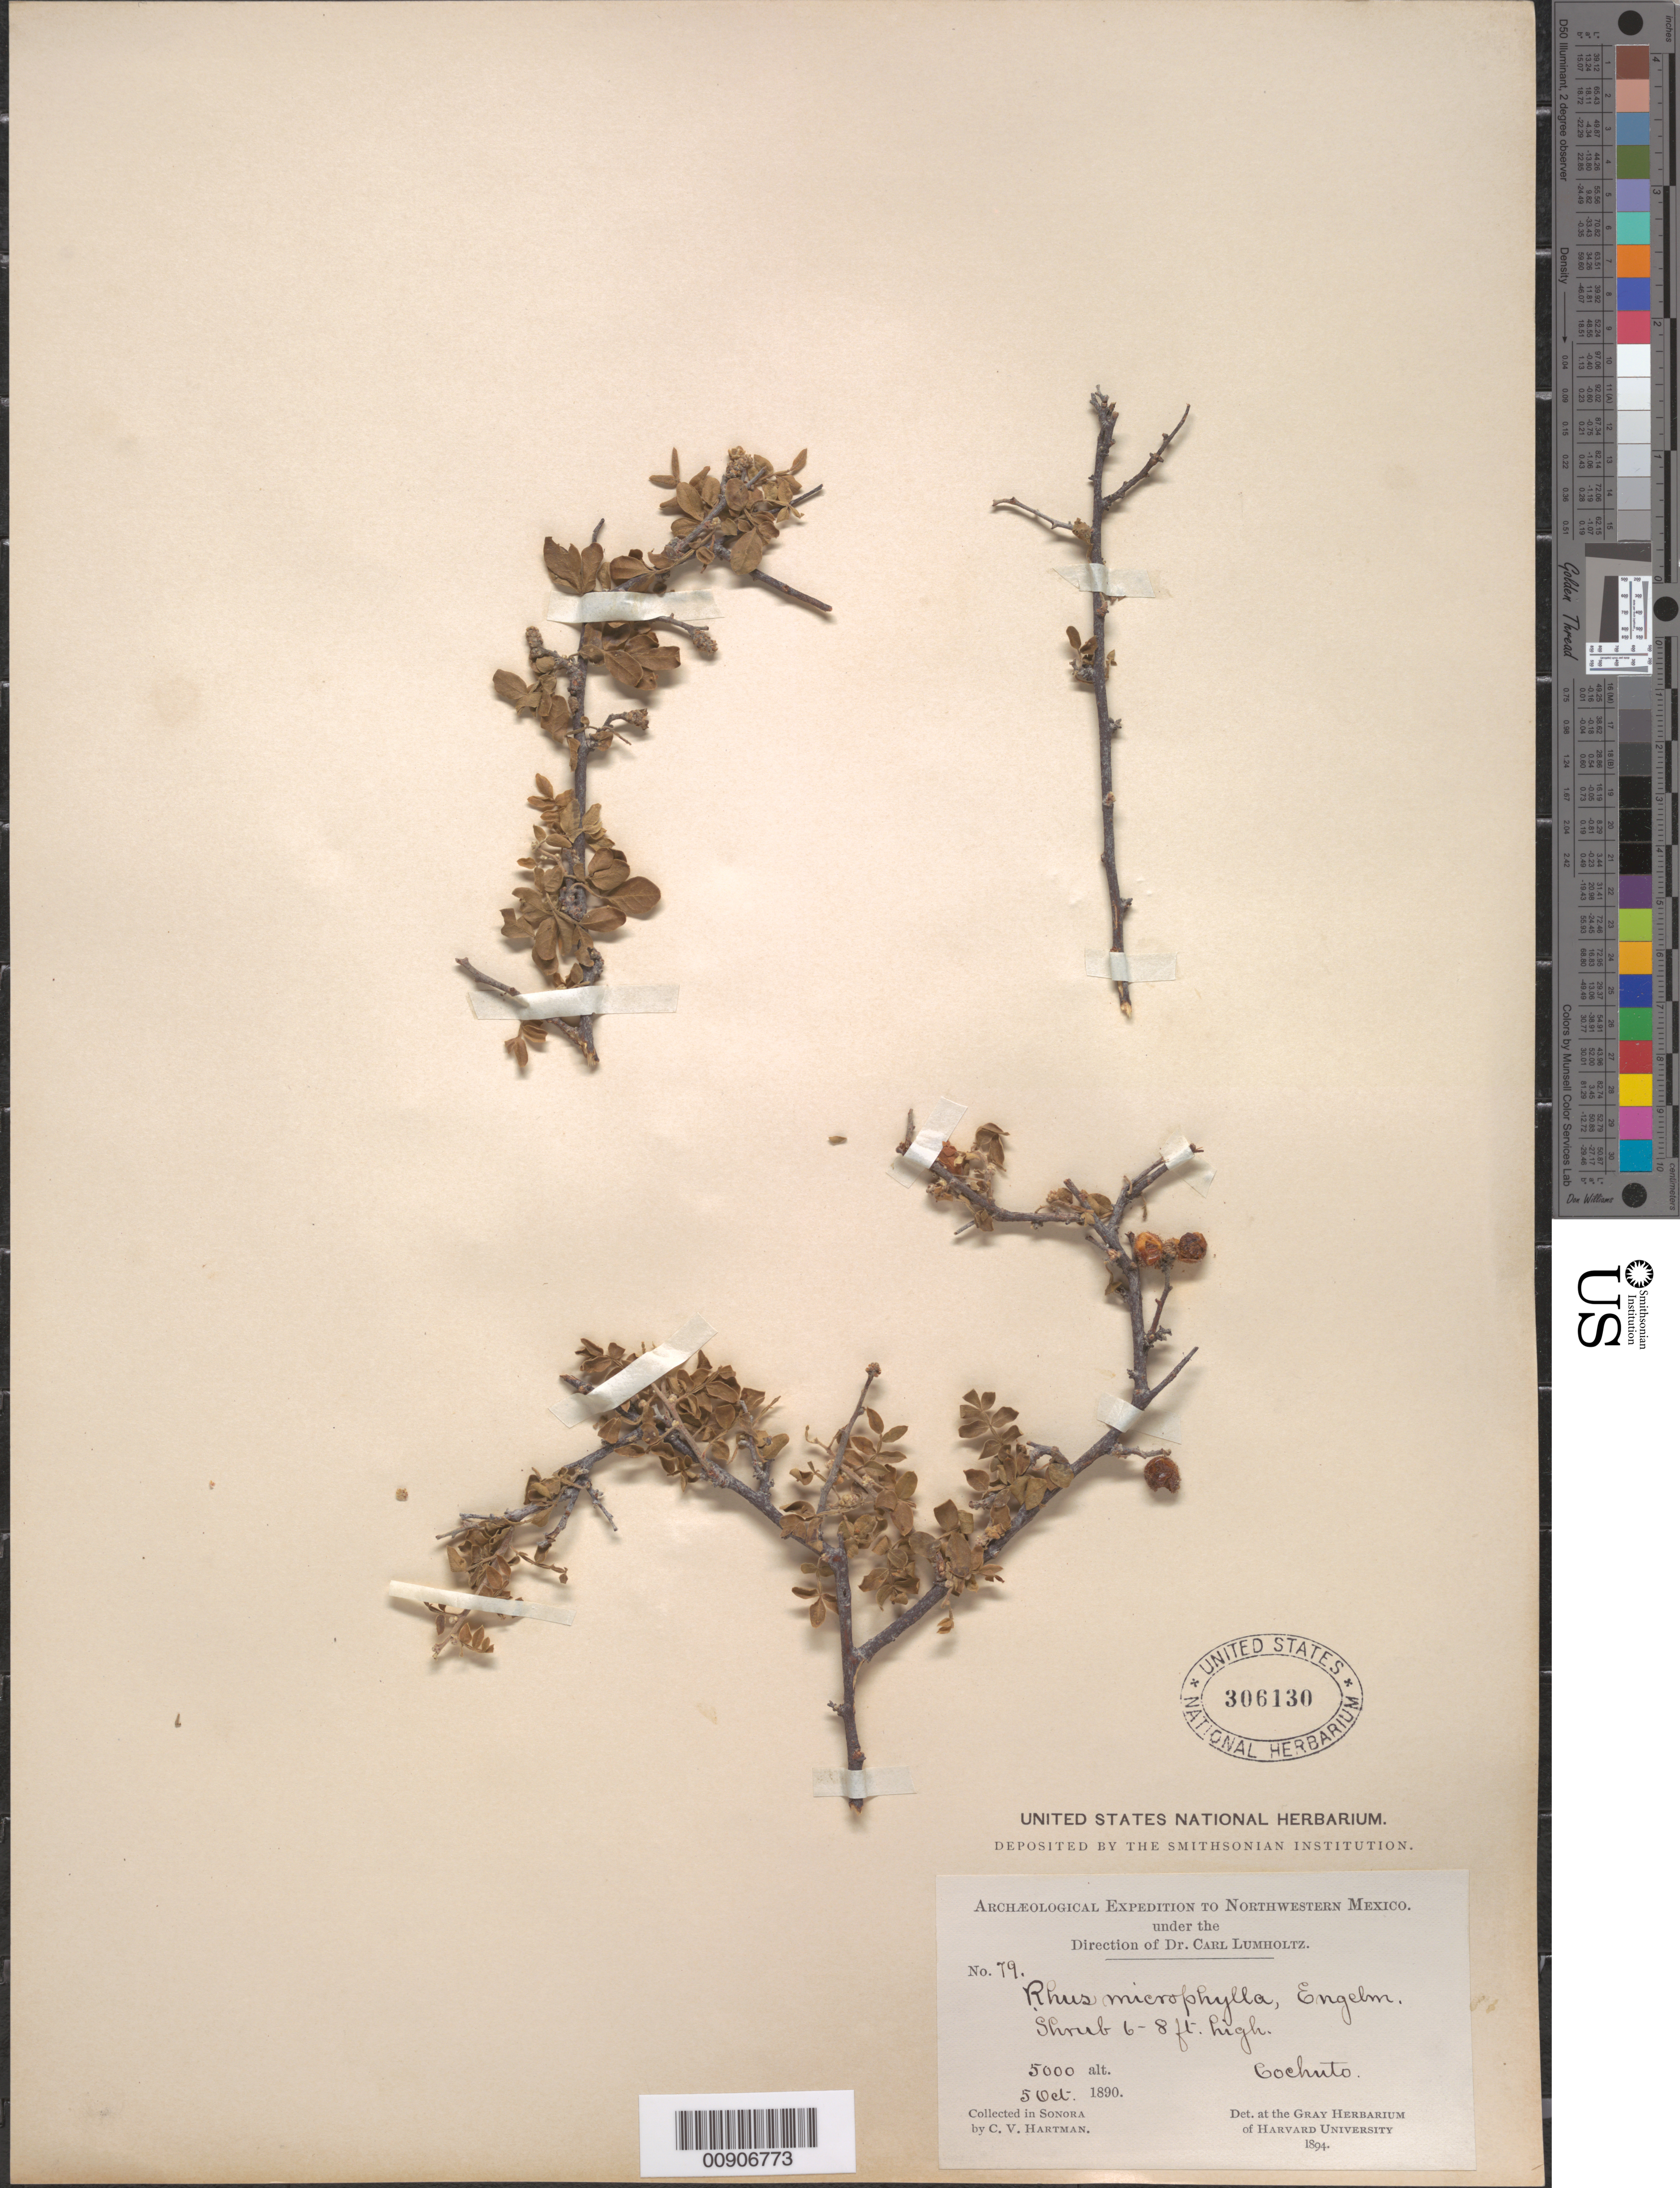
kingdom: Plantae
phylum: Tracheophyta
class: Magnoliopsida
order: Sapindales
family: Anacardiaceae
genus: Rhus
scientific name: Rhus microphylla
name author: Engelm.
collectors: C. V. Hartman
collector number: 79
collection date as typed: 05 Oct 1890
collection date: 1890-10-05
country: Mexico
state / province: Sonora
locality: Cochuto, Sonora.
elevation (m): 1524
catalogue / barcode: US 306130